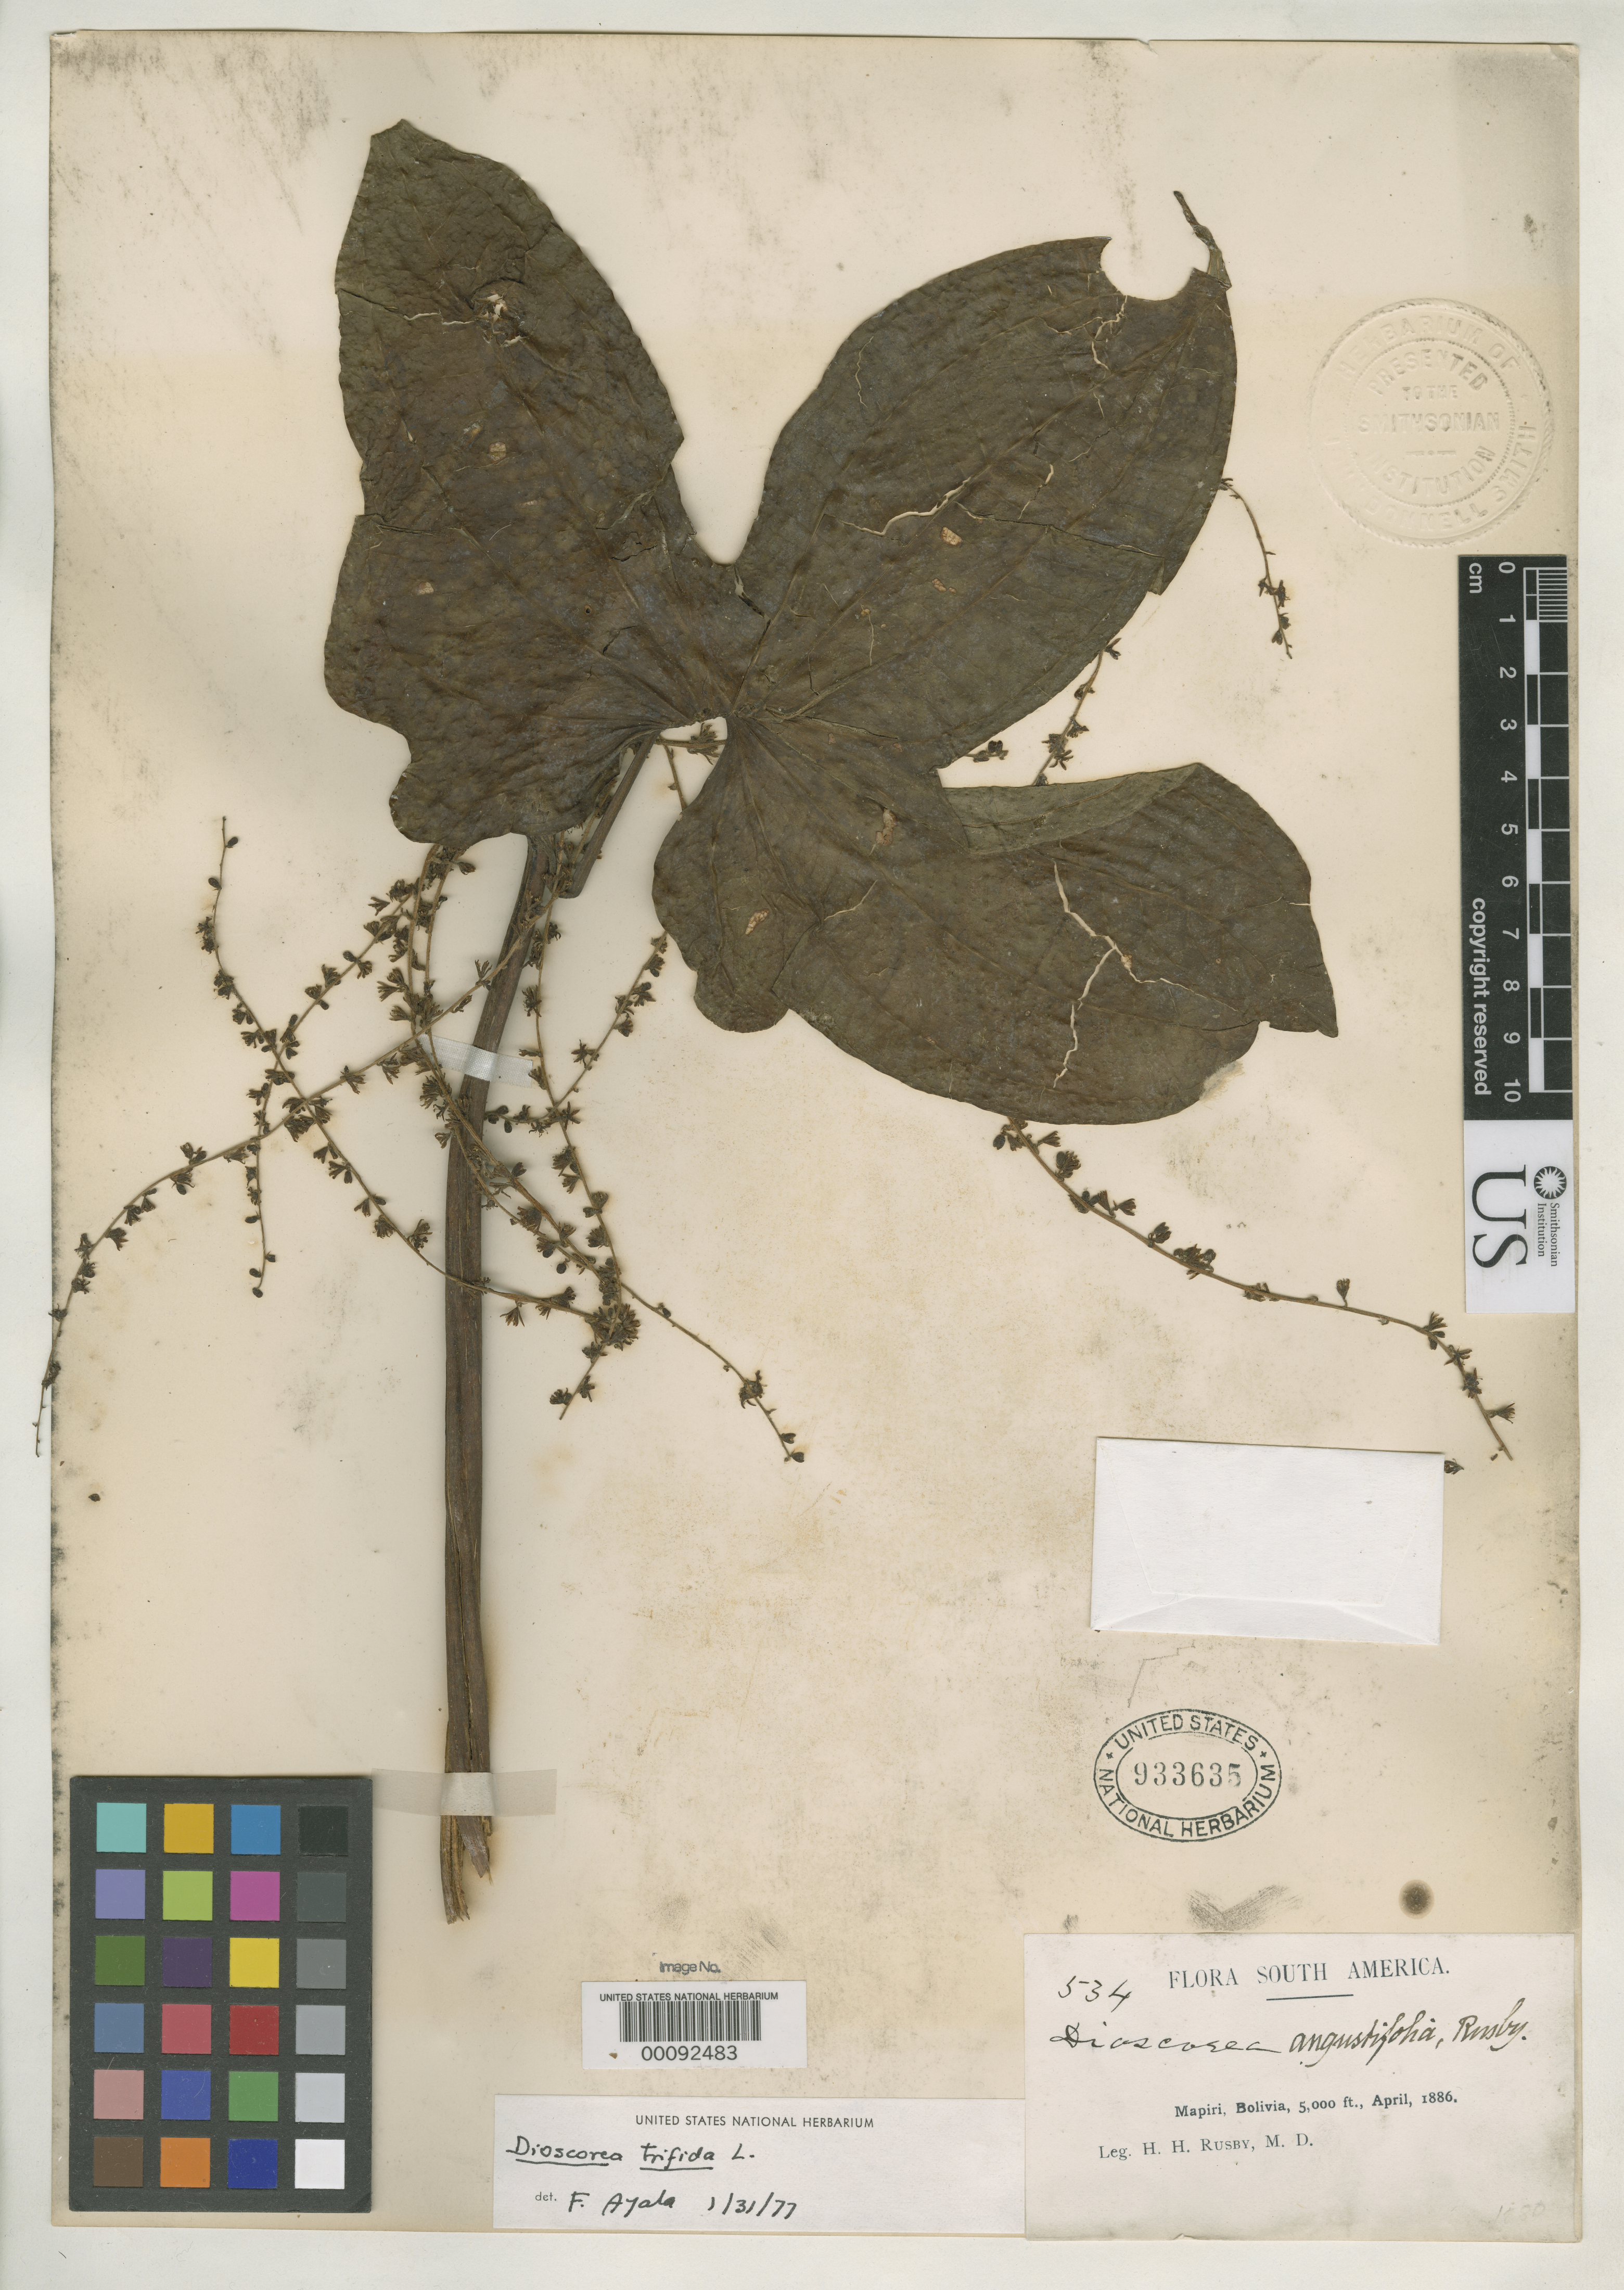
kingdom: Plantae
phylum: Tracheophyta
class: Liliopsida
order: Dioscoreales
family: Dioscoreaceae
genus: Dioscorea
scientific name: Dioscorea angustifolia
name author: Rusby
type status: Isotype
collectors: H. H. Rusby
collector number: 534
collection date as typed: Apr 1886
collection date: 1886-04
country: Bolivia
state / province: La Páz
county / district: Larecaja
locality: Mapiri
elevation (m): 1524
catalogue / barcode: US 933635